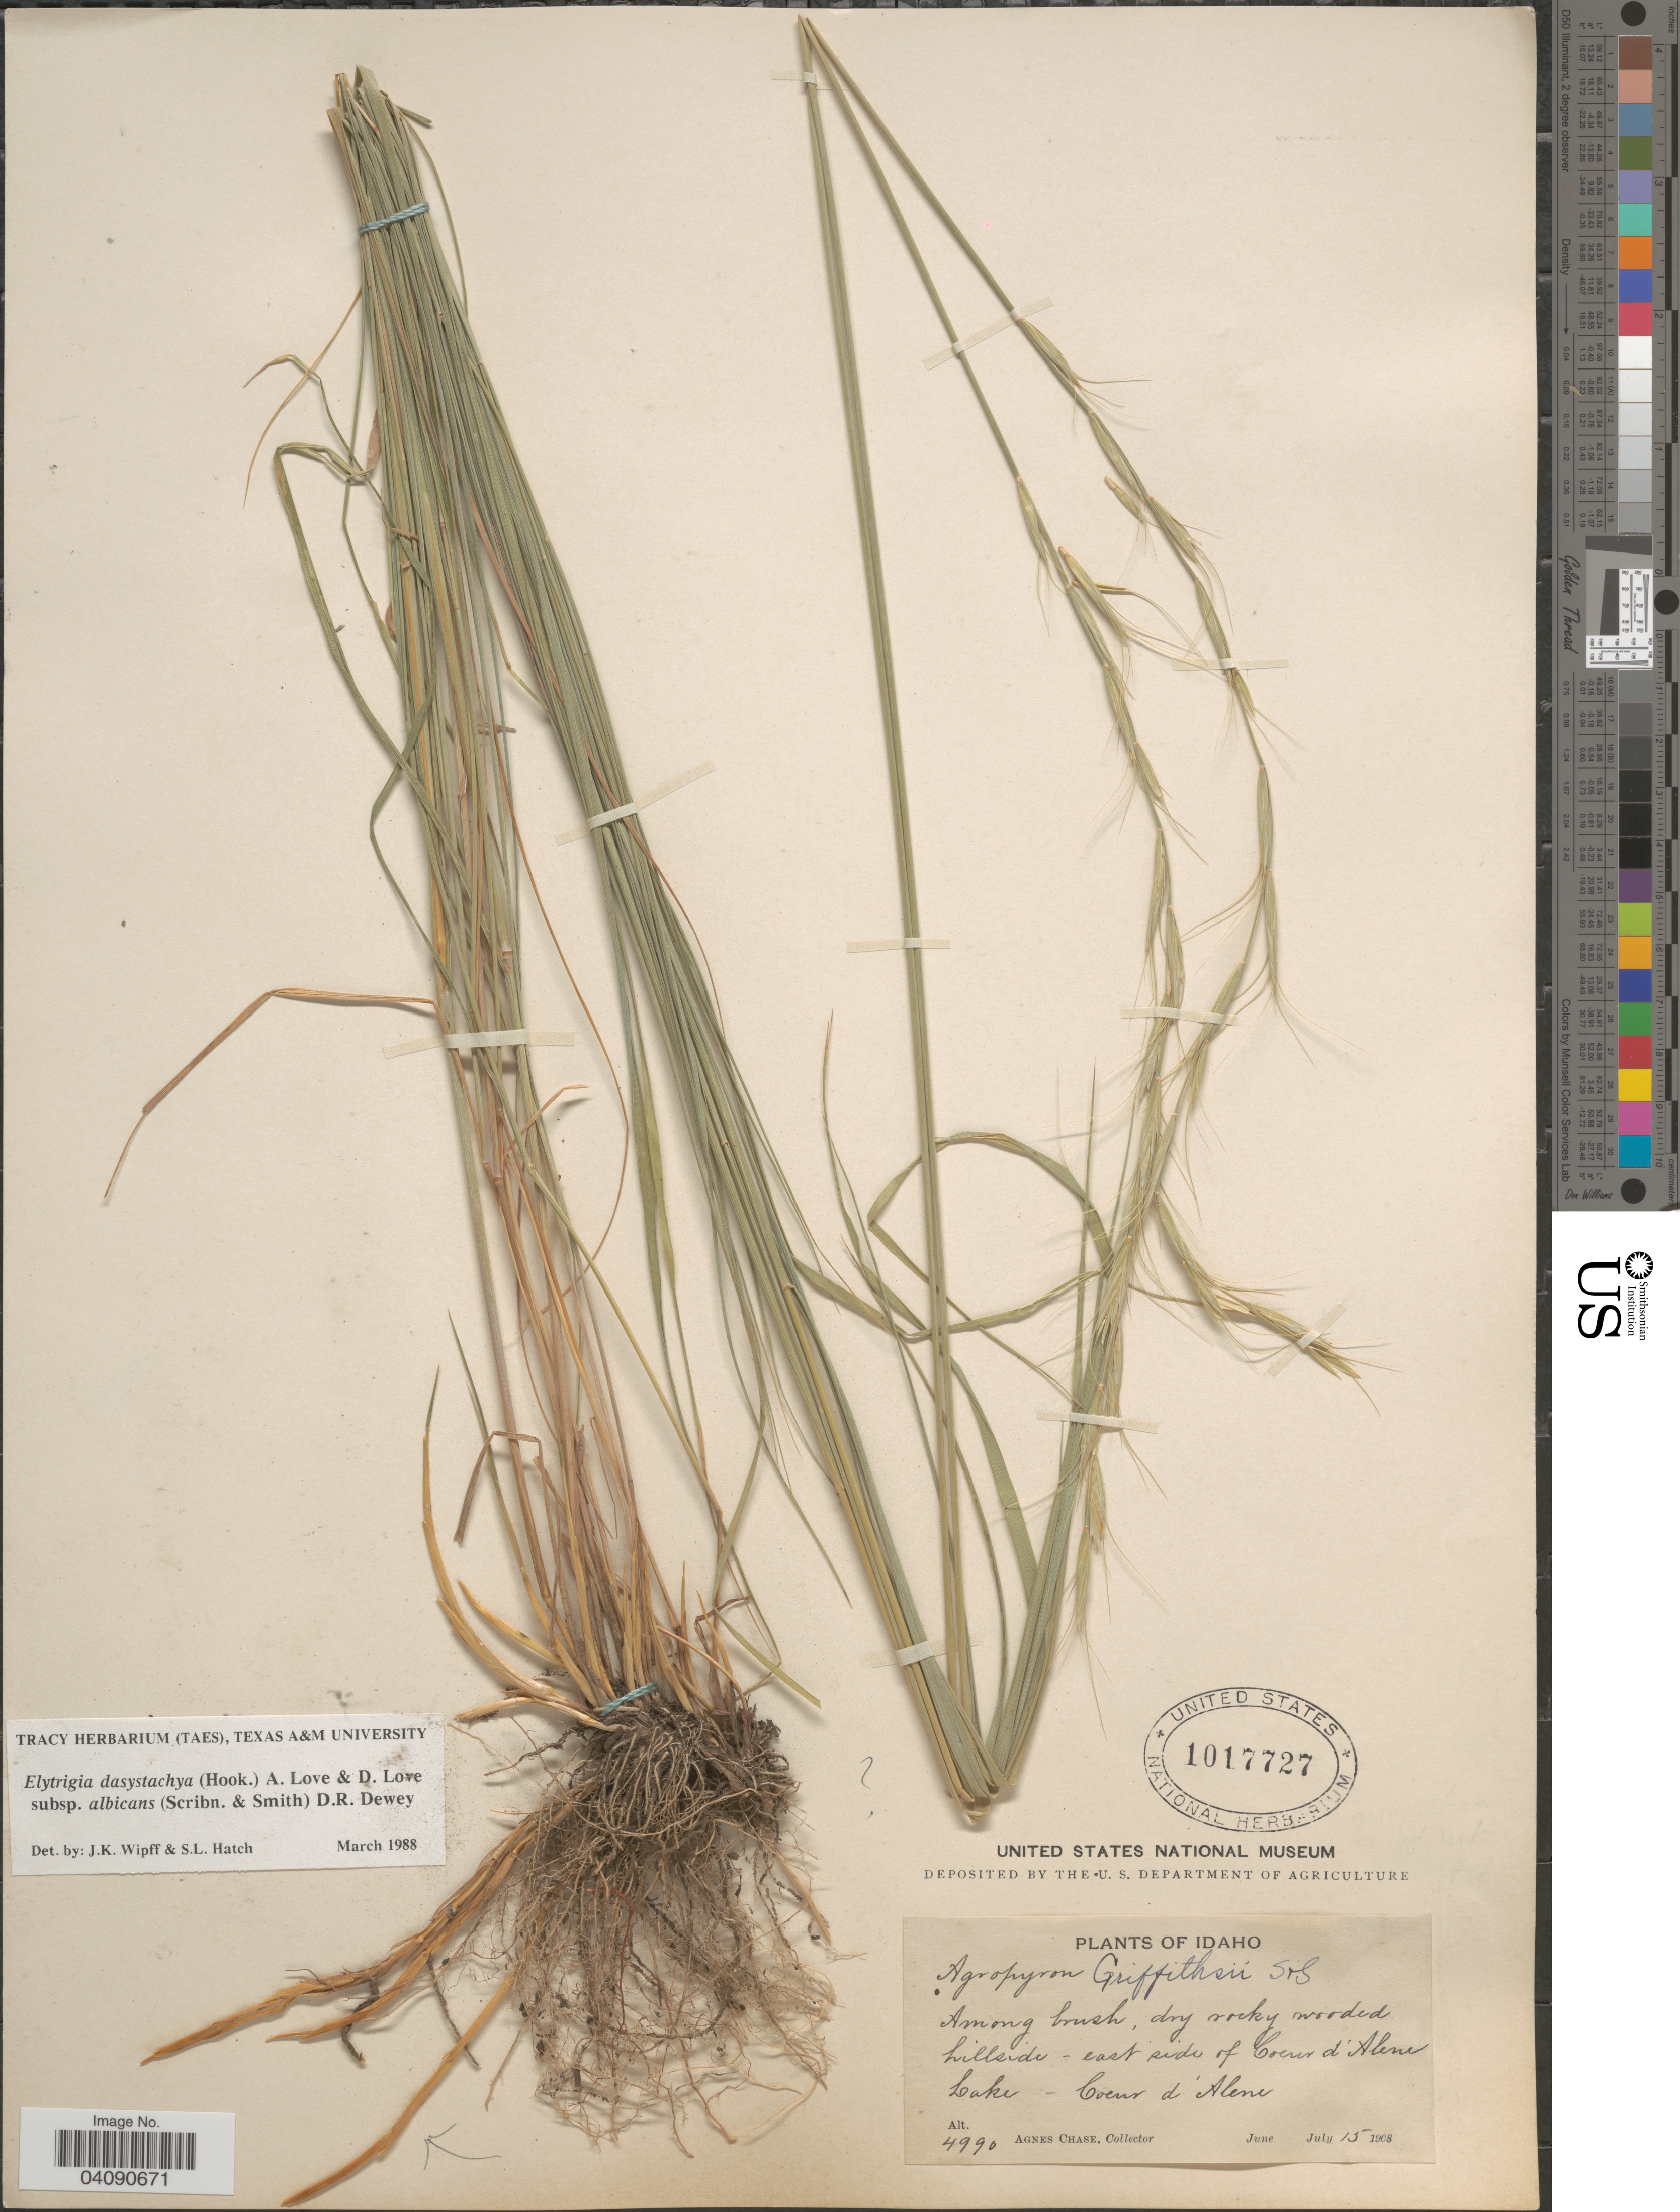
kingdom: Plantae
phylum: Tracheophyta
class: Liliopsida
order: Poales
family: Poaceae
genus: Elymus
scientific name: Elymus albicans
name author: (Scribn. & J.G. Sm.) Á. Löve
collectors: A. Chase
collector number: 4990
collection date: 1908-07-15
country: United States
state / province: Idaho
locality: Among bush, dry rocky wooded hillside-east side of Coeur d'Alene Lake-Coeur d'Alene.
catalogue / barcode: US 1017727